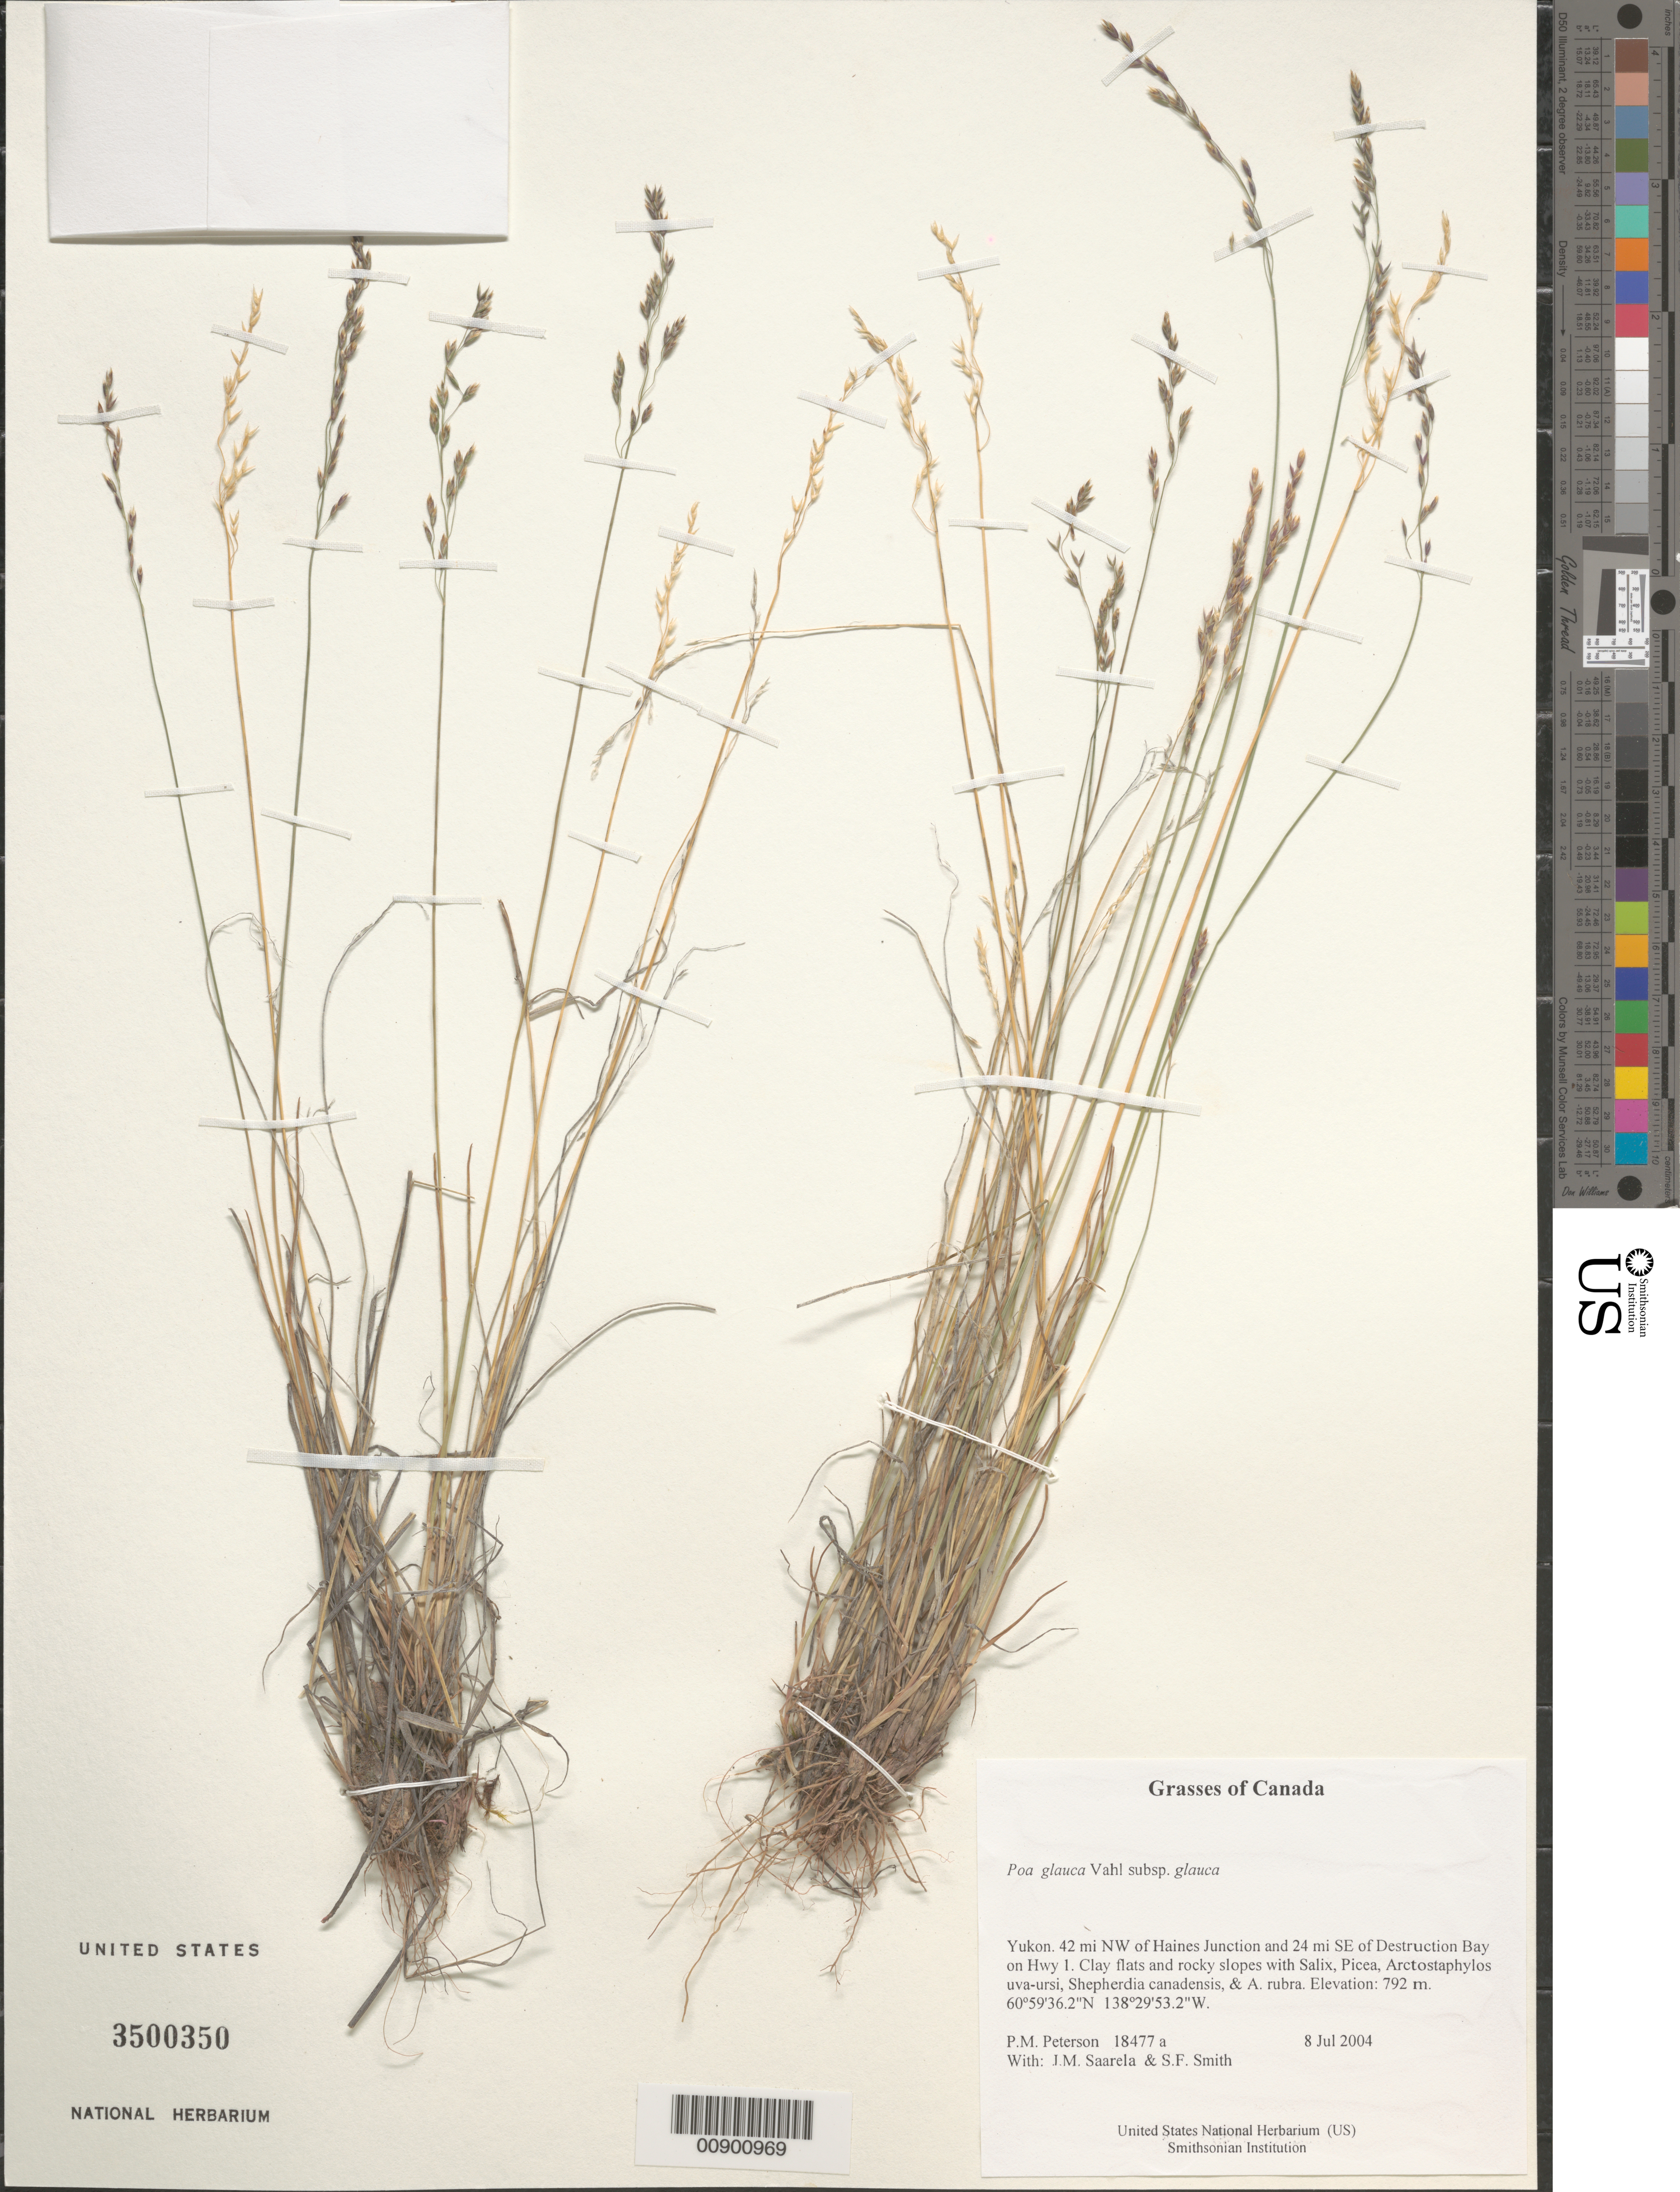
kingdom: Plantae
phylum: Tracheophyta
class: Liliopsida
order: Poales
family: Poaceae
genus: Poa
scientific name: Poa glauca subsp. glauca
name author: Vahl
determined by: Soreng, Robert J., Research Associate (BOT), Smithsonian Institution - National Museum of Natural History (UNITED STATES)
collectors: P. M. Peterson, J. Saarela & S.F. Smith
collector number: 18477 a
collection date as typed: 08 Jul 2004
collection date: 2004-07-08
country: Canada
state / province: Yukon Territory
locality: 42 mi NW of Haines Junction and 24 mi SE of Destruction Bay on Hwy 1. Clay flats and rocky slopes with Salix, Picea, Arctostaphylos uva-ursi, Shepherdia canadensis, & A. rubra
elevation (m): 792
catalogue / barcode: US 3500350